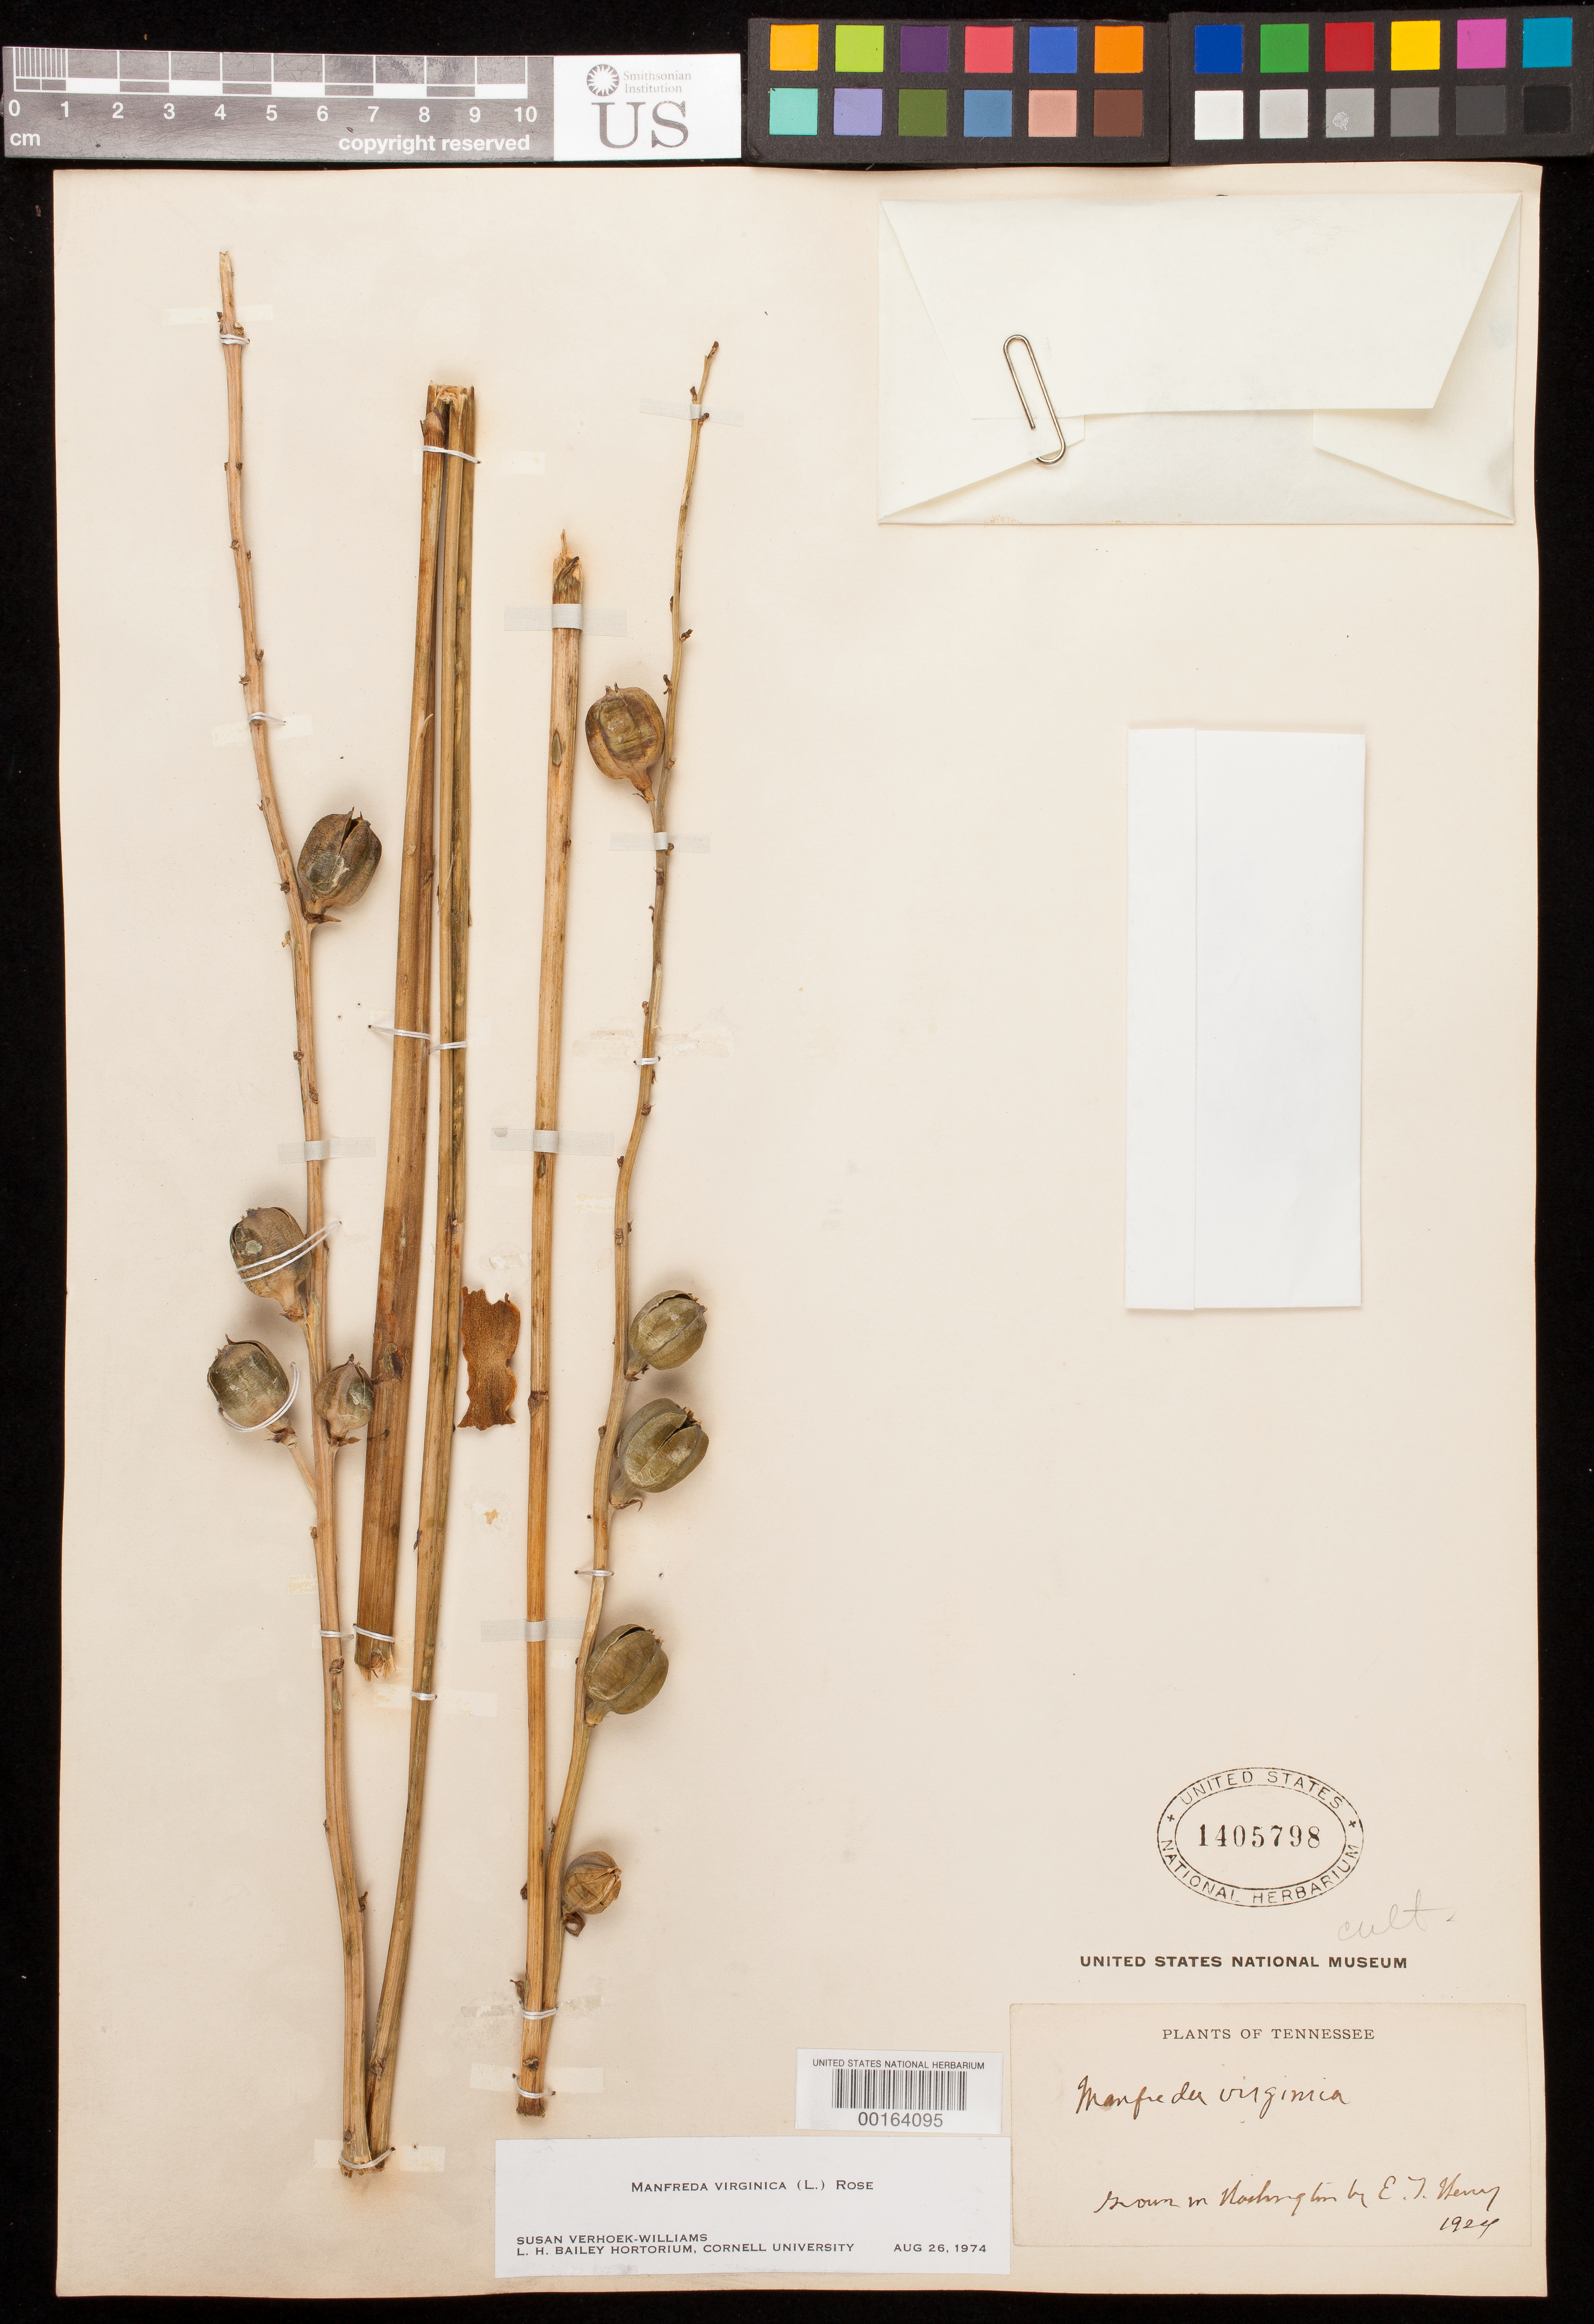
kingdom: Plantae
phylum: Tracheophyta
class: Liliopsida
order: Asparagales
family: Asparagaceae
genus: Manfreda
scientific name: Manfreda virginica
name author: (L.) Salisb. ex Rose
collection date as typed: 1924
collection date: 1924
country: United States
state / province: Washington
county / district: Spokane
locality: Spokane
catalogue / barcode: US 1405798